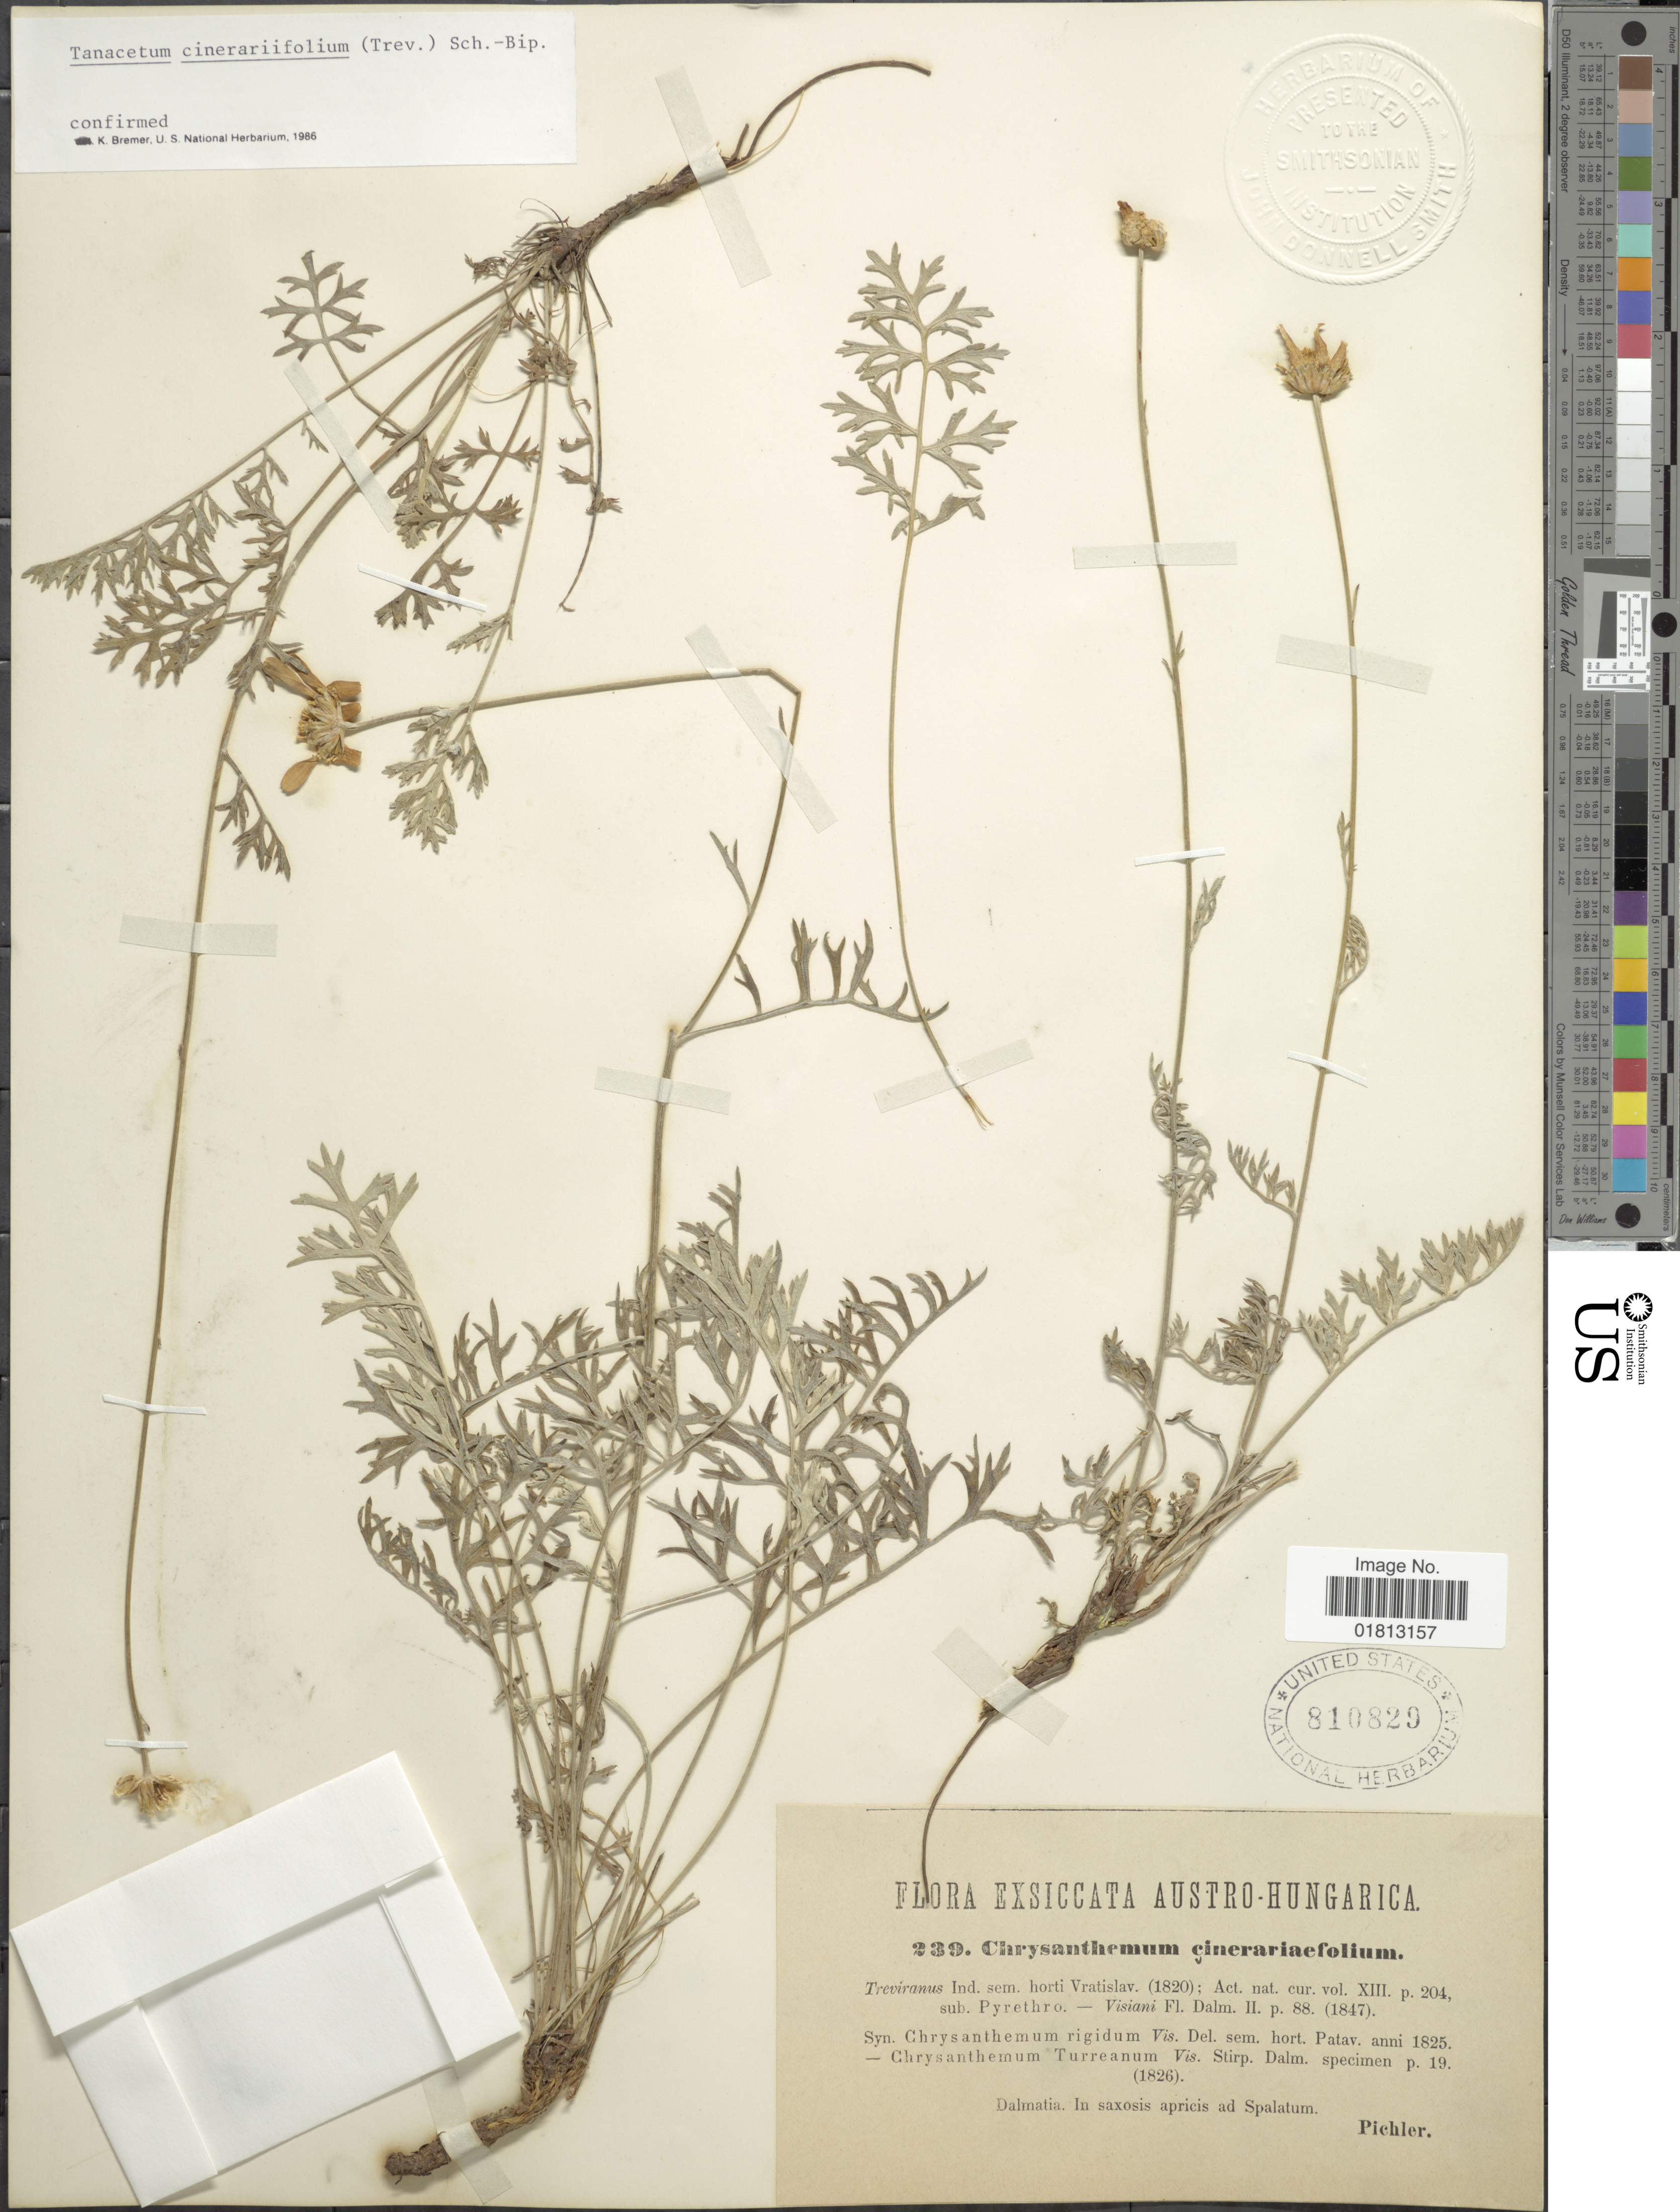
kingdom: Plantae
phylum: Tracheophyta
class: Magnoliopsida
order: Asterales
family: Asteraceae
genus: Tanacetum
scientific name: Tanacetum cinerariifolium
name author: (Trevis.) Schult.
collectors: Pichler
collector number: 239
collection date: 1826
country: Croatia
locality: Dalmatia, In saxosis apricis ad Spalatum, Exsiccata Austro-Hungarica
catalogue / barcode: US 810820